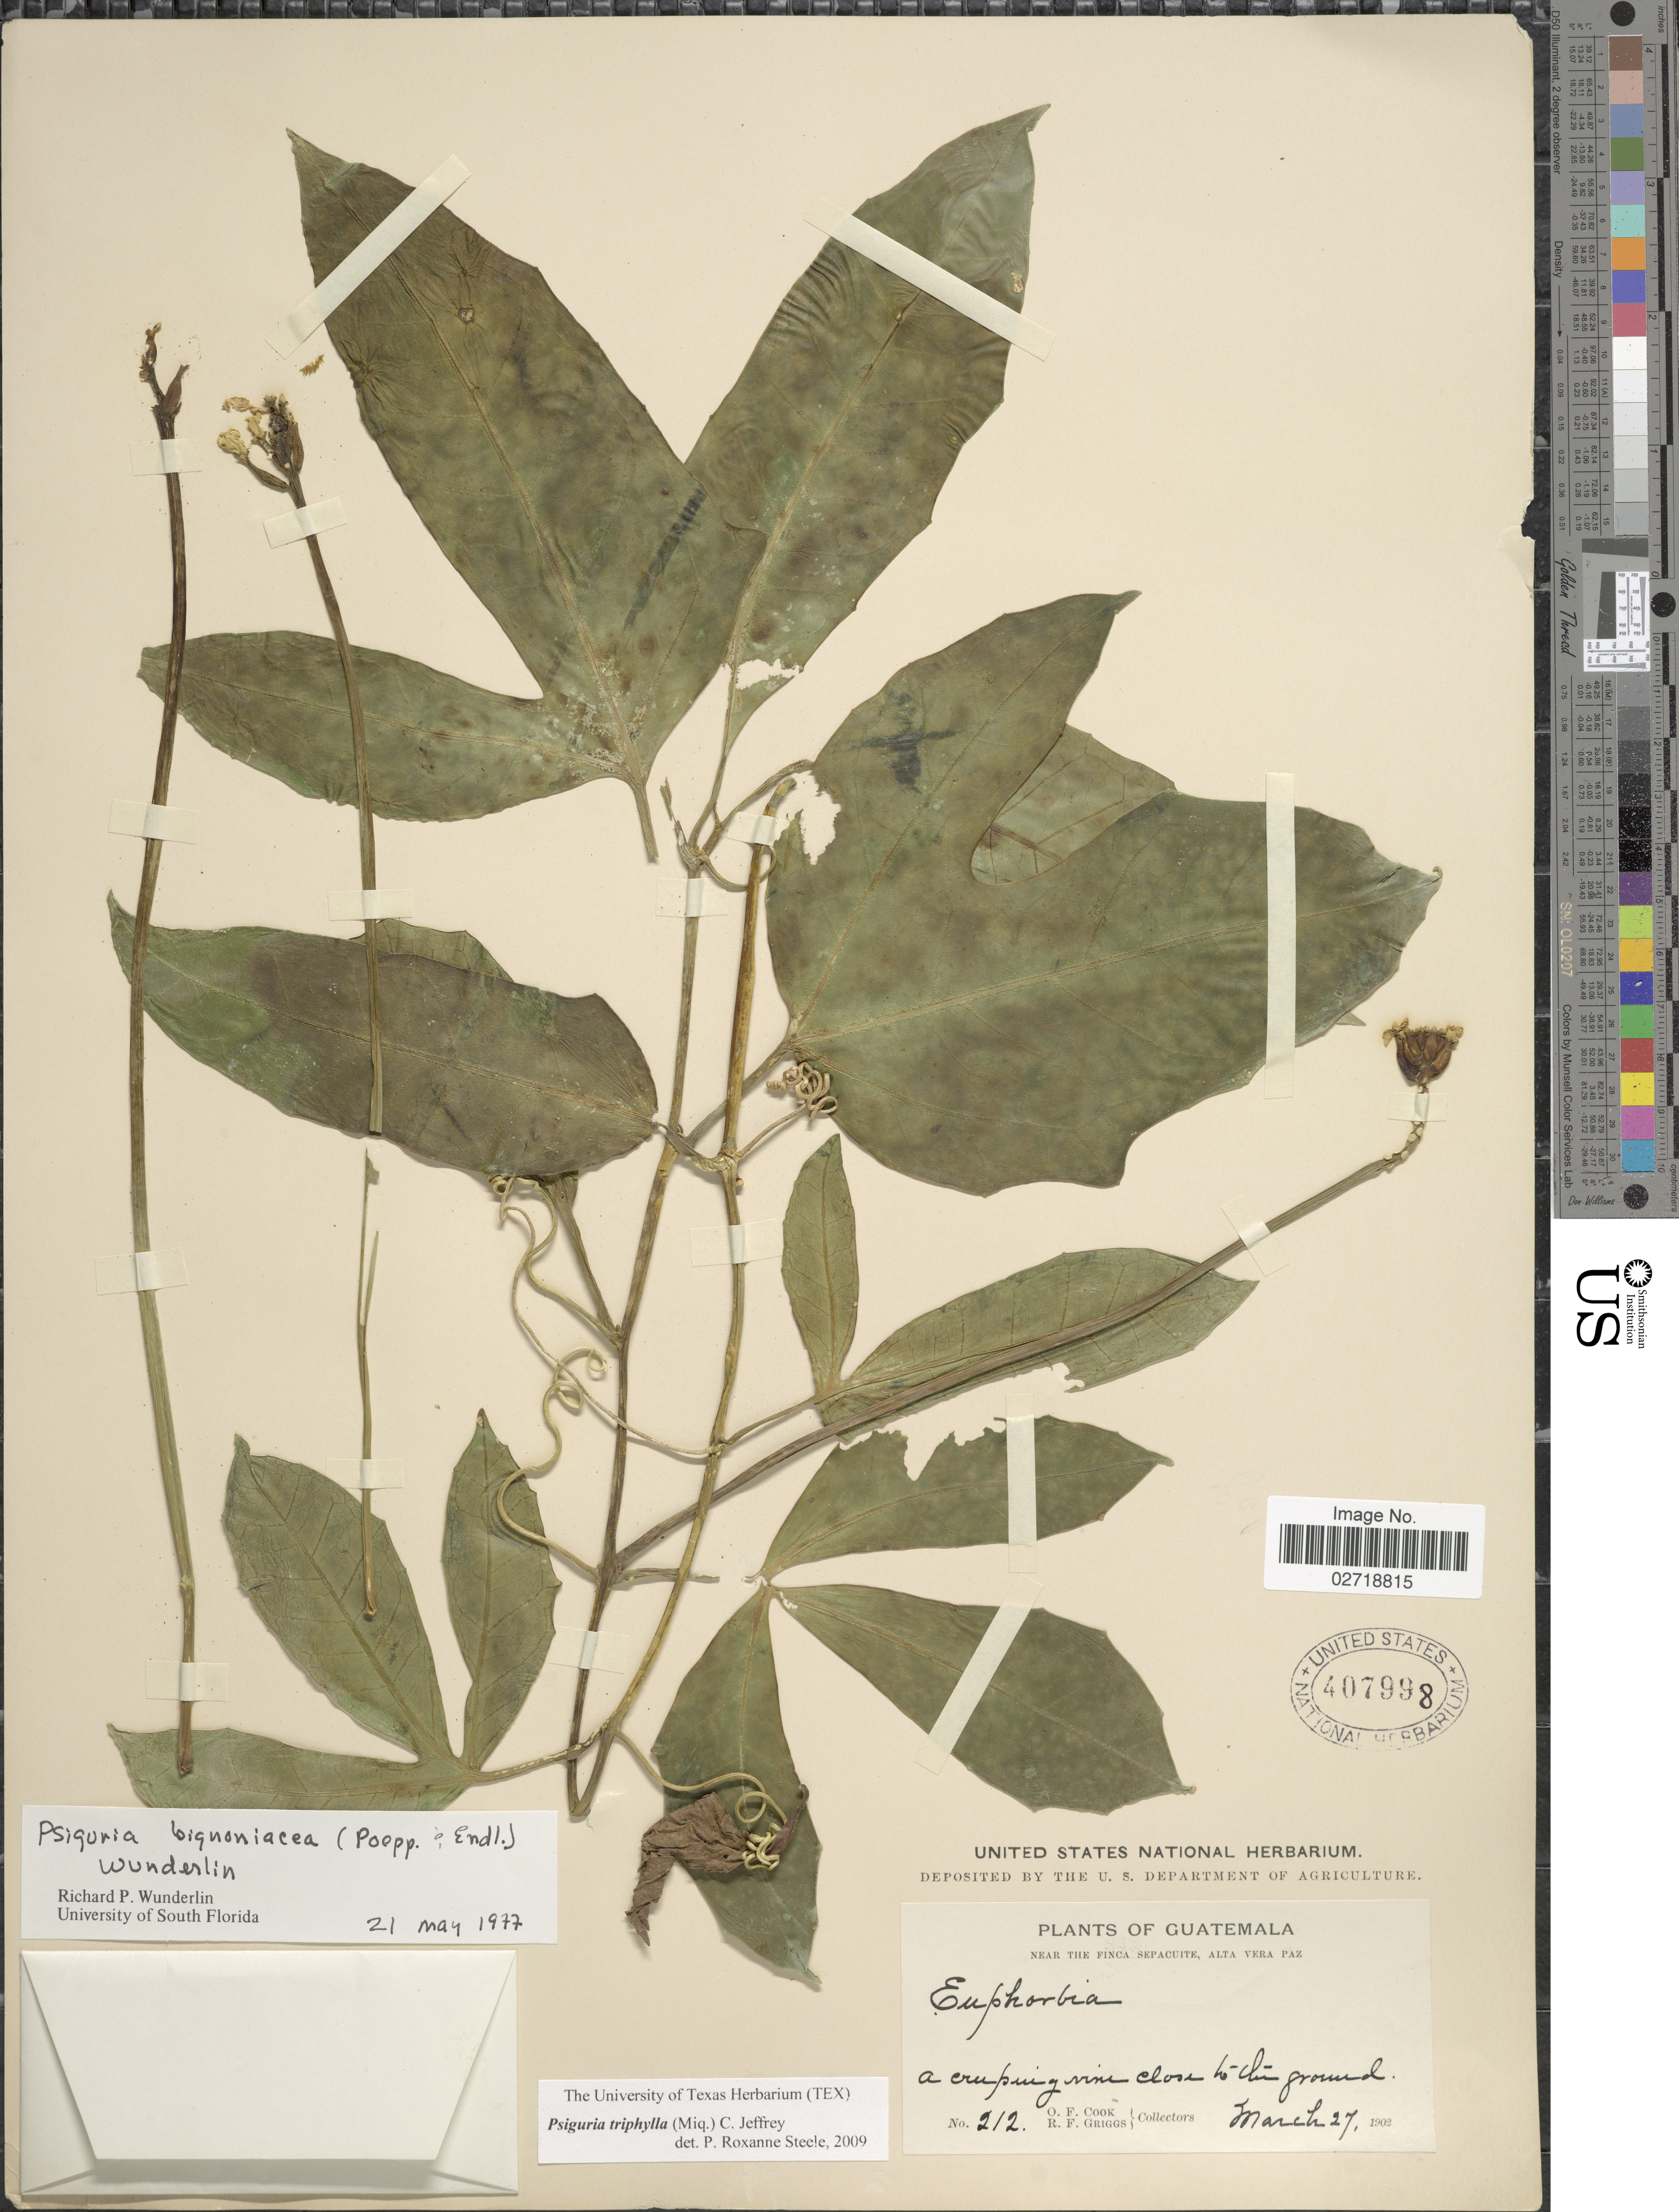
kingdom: Plantae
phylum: Tracheophyta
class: Magnoliopsida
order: Cucurbitales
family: Cucurbitaceae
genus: Psiguria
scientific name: Psiguria triphylla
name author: (Miq.) C. Jeffrey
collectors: O. F. Cook & R. F. Griggs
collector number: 212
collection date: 1902-03-27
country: Guatemala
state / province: Alta Verapaz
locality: Near the Finca Sepacuite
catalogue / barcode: US 407998